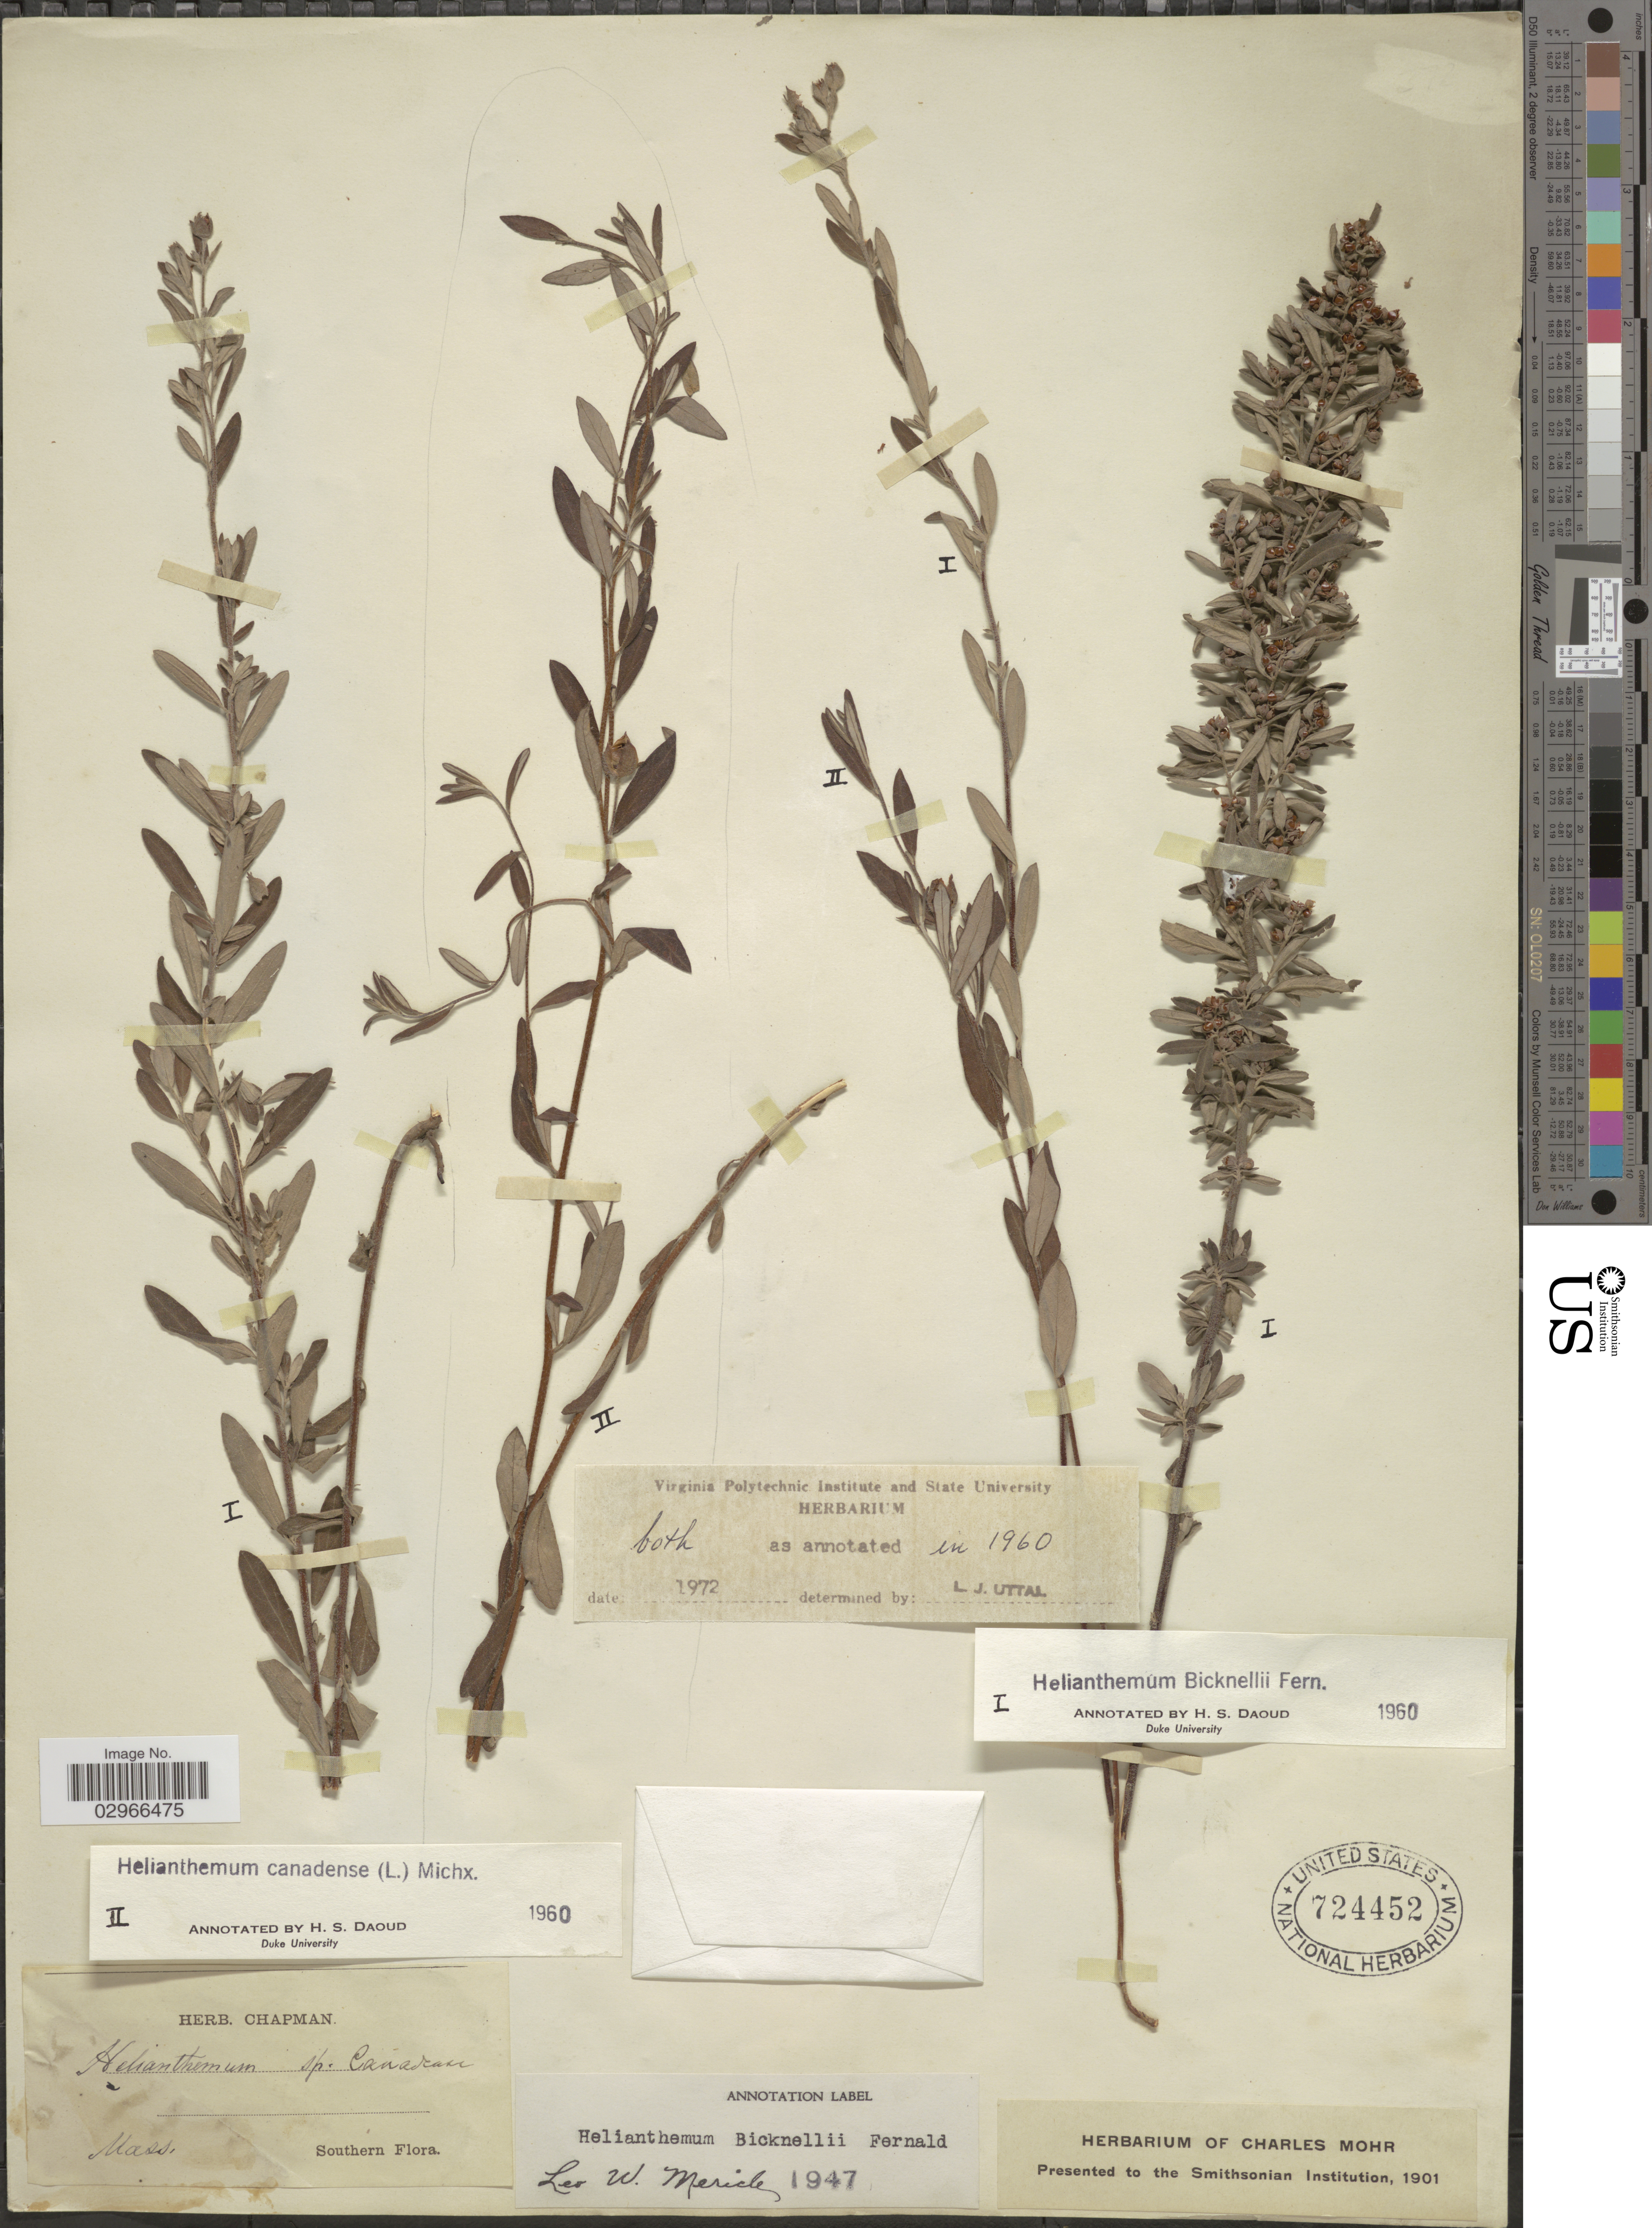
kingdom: Plantae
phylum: Tracheophyta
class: Magnoliopsida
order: Malvales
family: Cistaceae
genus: Helianthemum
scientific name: Helianthemum bicknellii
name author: Fernald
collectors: ex herb. Chapman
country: United States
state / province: Massachusetts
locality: Mass.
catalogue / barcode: US 724452